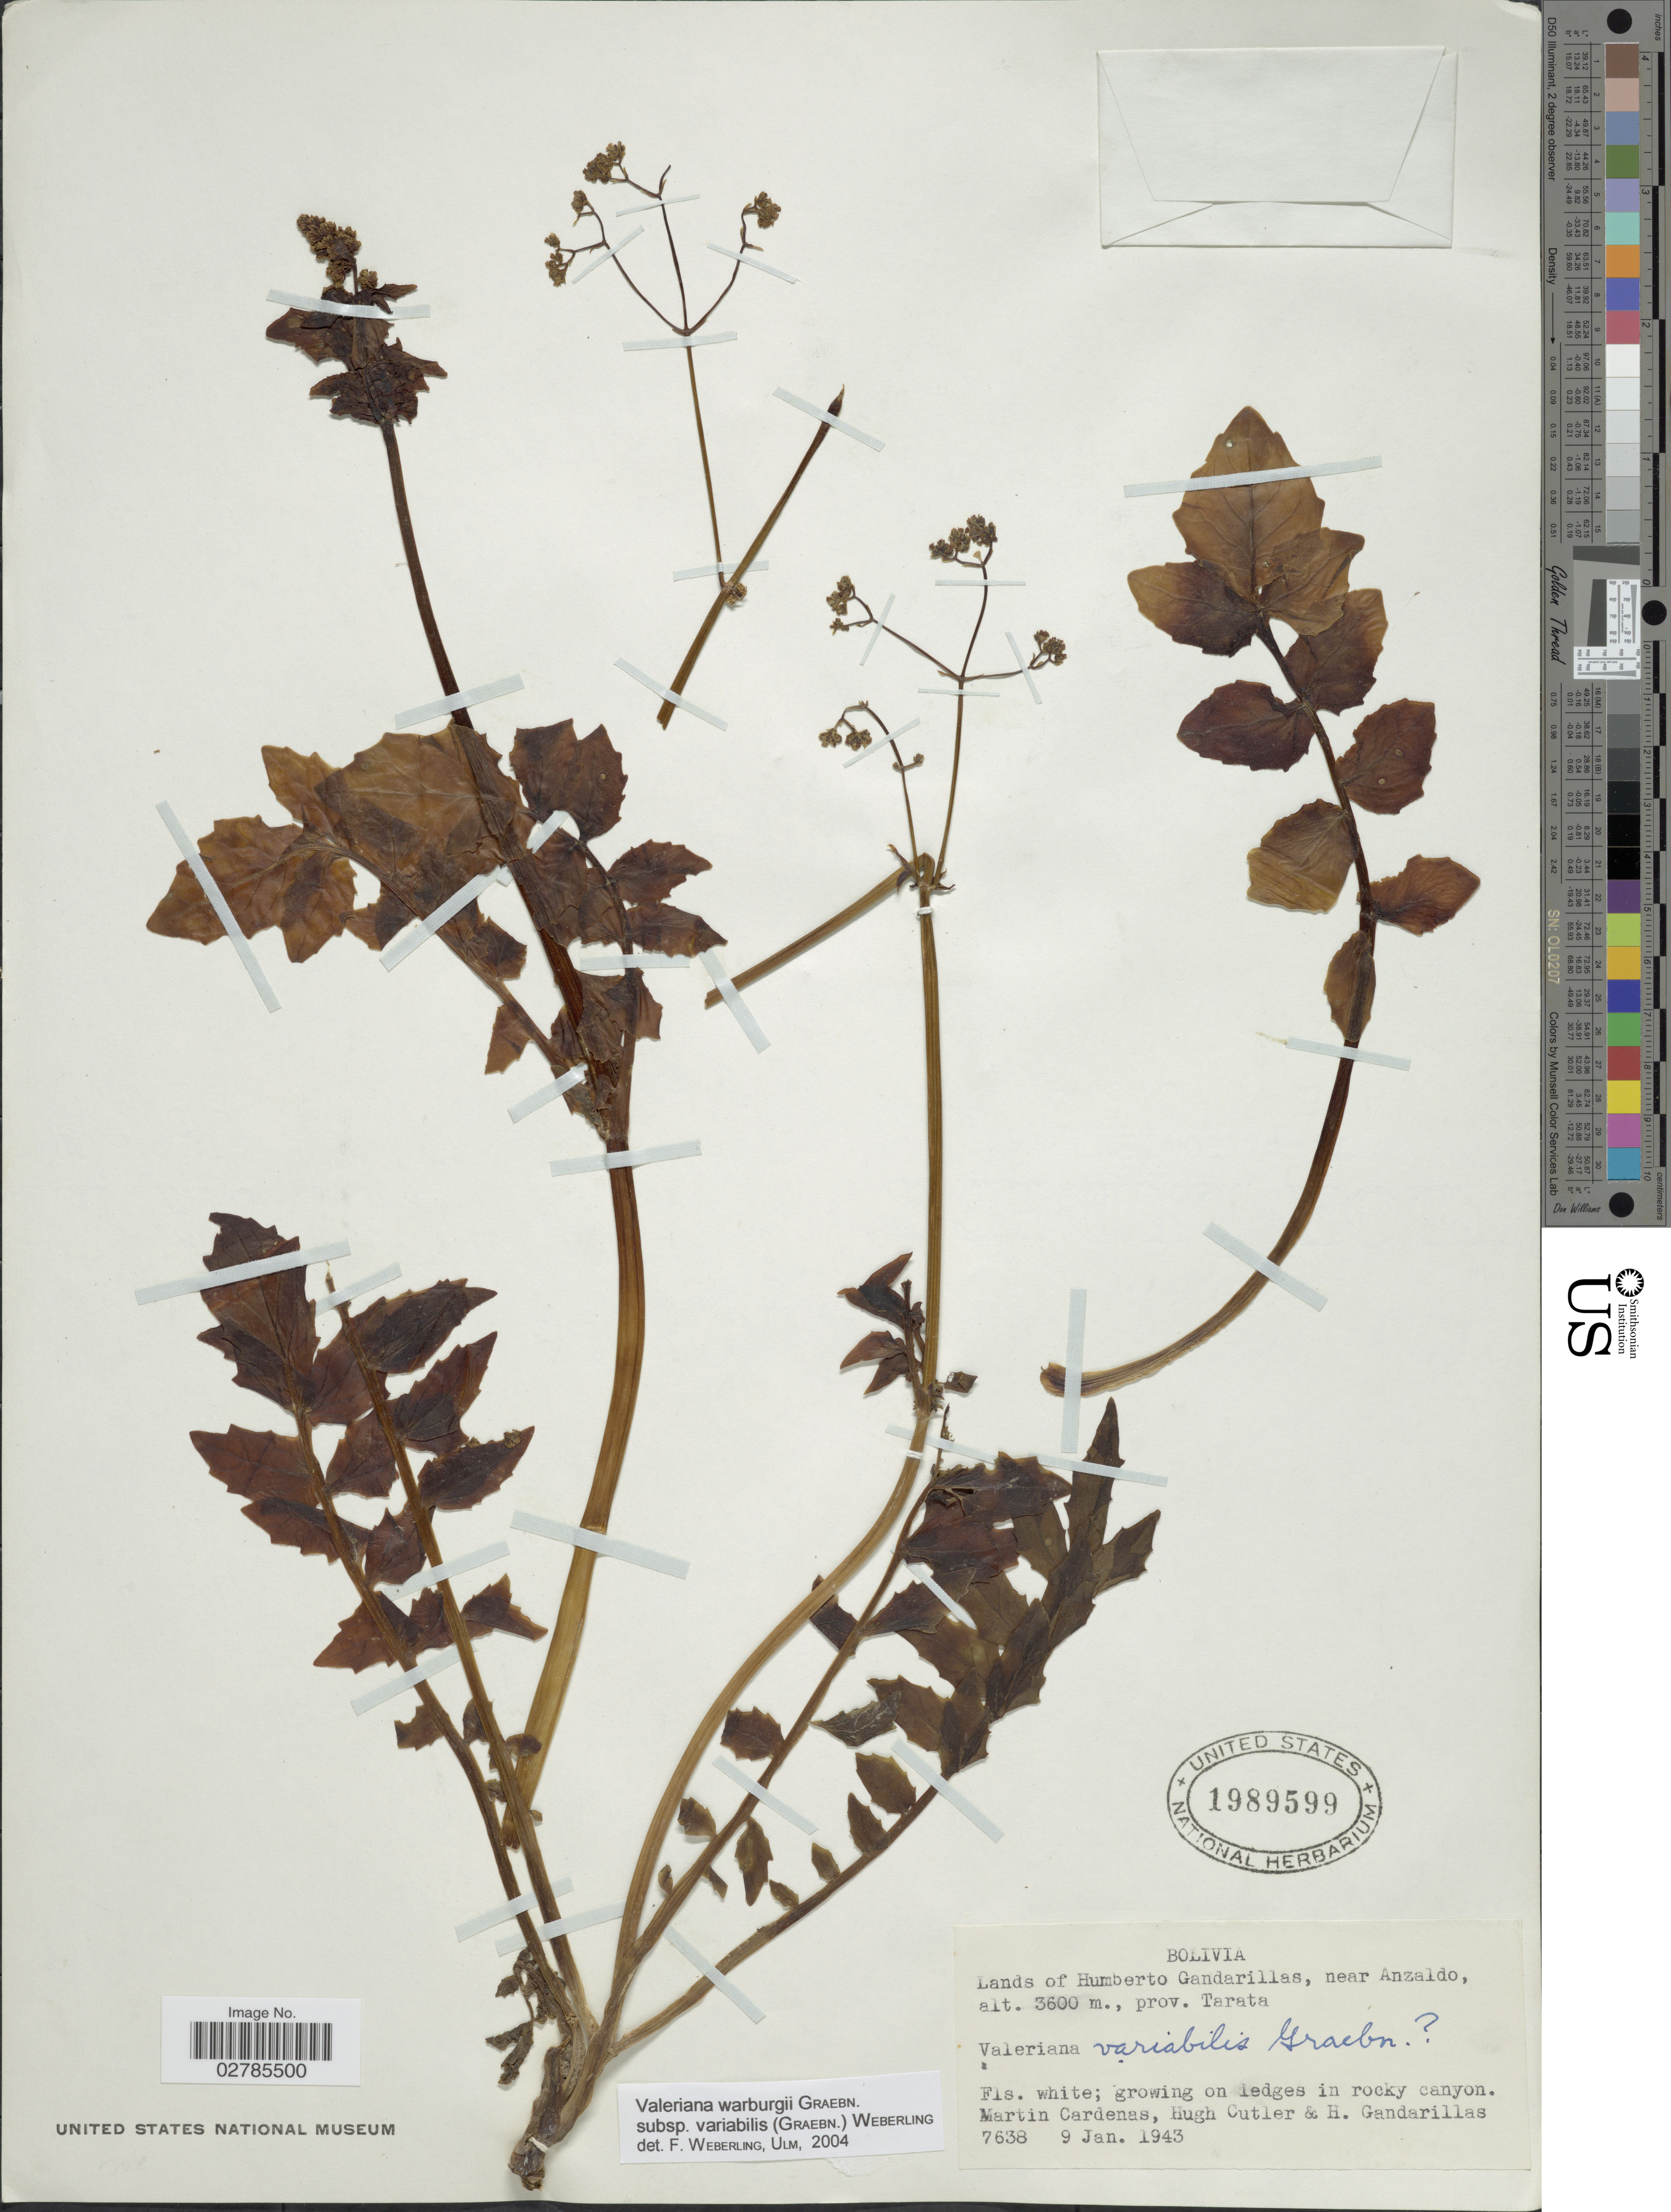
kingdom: Plantae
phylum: Tracheophyta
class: Magnoliopsida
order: Dipsacales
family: Caprifoliaceae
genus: Valeriana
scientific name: Valeriana variabilis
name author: Graebn.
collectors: M. Cárdenas, H. C. Cutler & H. Gandarillas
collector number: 7638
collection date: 1943-01-09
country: Bolivia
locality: Lands of Humberto Gandarillas, near Anzaldo, prov. Tarata.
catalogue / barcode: US 1989599